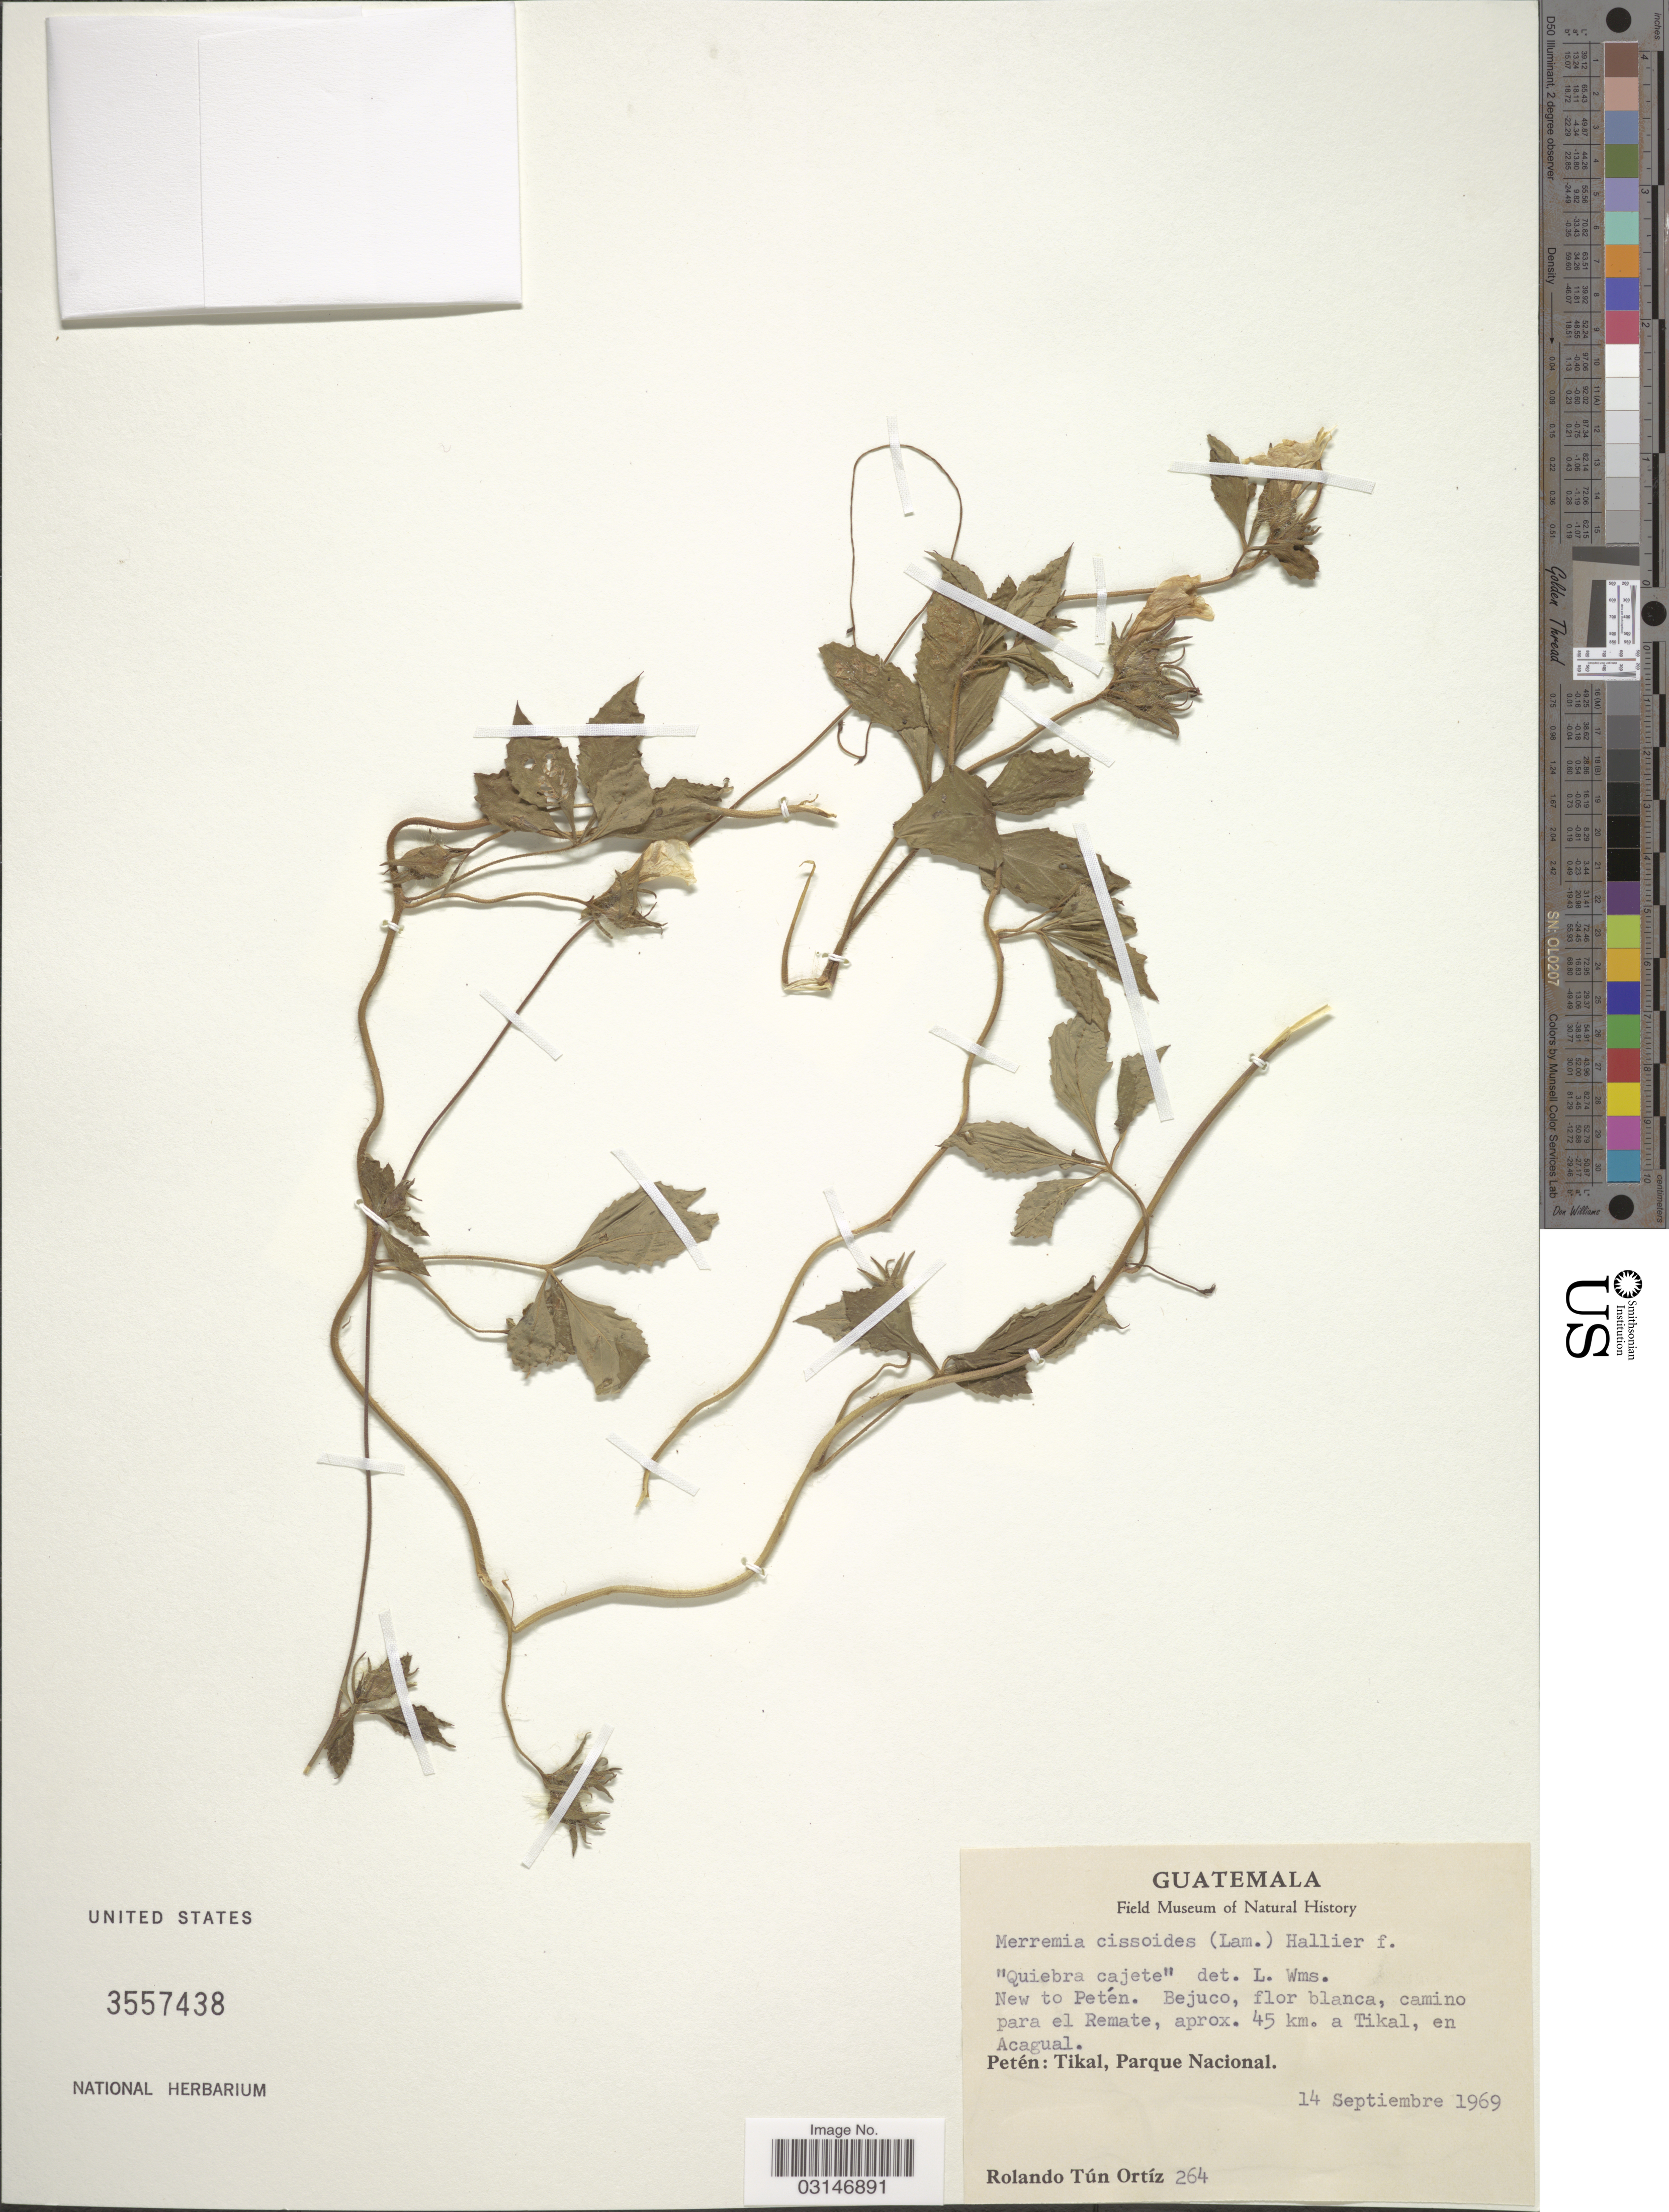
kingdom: Plantae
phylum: Tracheophyta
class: Magnoliopsida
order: Solanales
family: Convolvulaceae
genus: Distimake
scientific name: Distimake cissoides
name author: (Lam.) A. R. Simões & Staples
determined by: Strong, Mark T., (BOT), Smithsonian Institution - National Museum of Natural History (UNITED STATES)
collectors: R. Tún Ortíz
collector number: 264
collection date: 1969-09-14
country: Guatemala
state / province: El Petén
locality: New to Petén. Bejuco, flor blanca, camino para el Remate, aprox. 45 km. a Tikal, en Acagual. Petén: Tikal, Parque Nacional.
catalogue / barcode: US 3557438